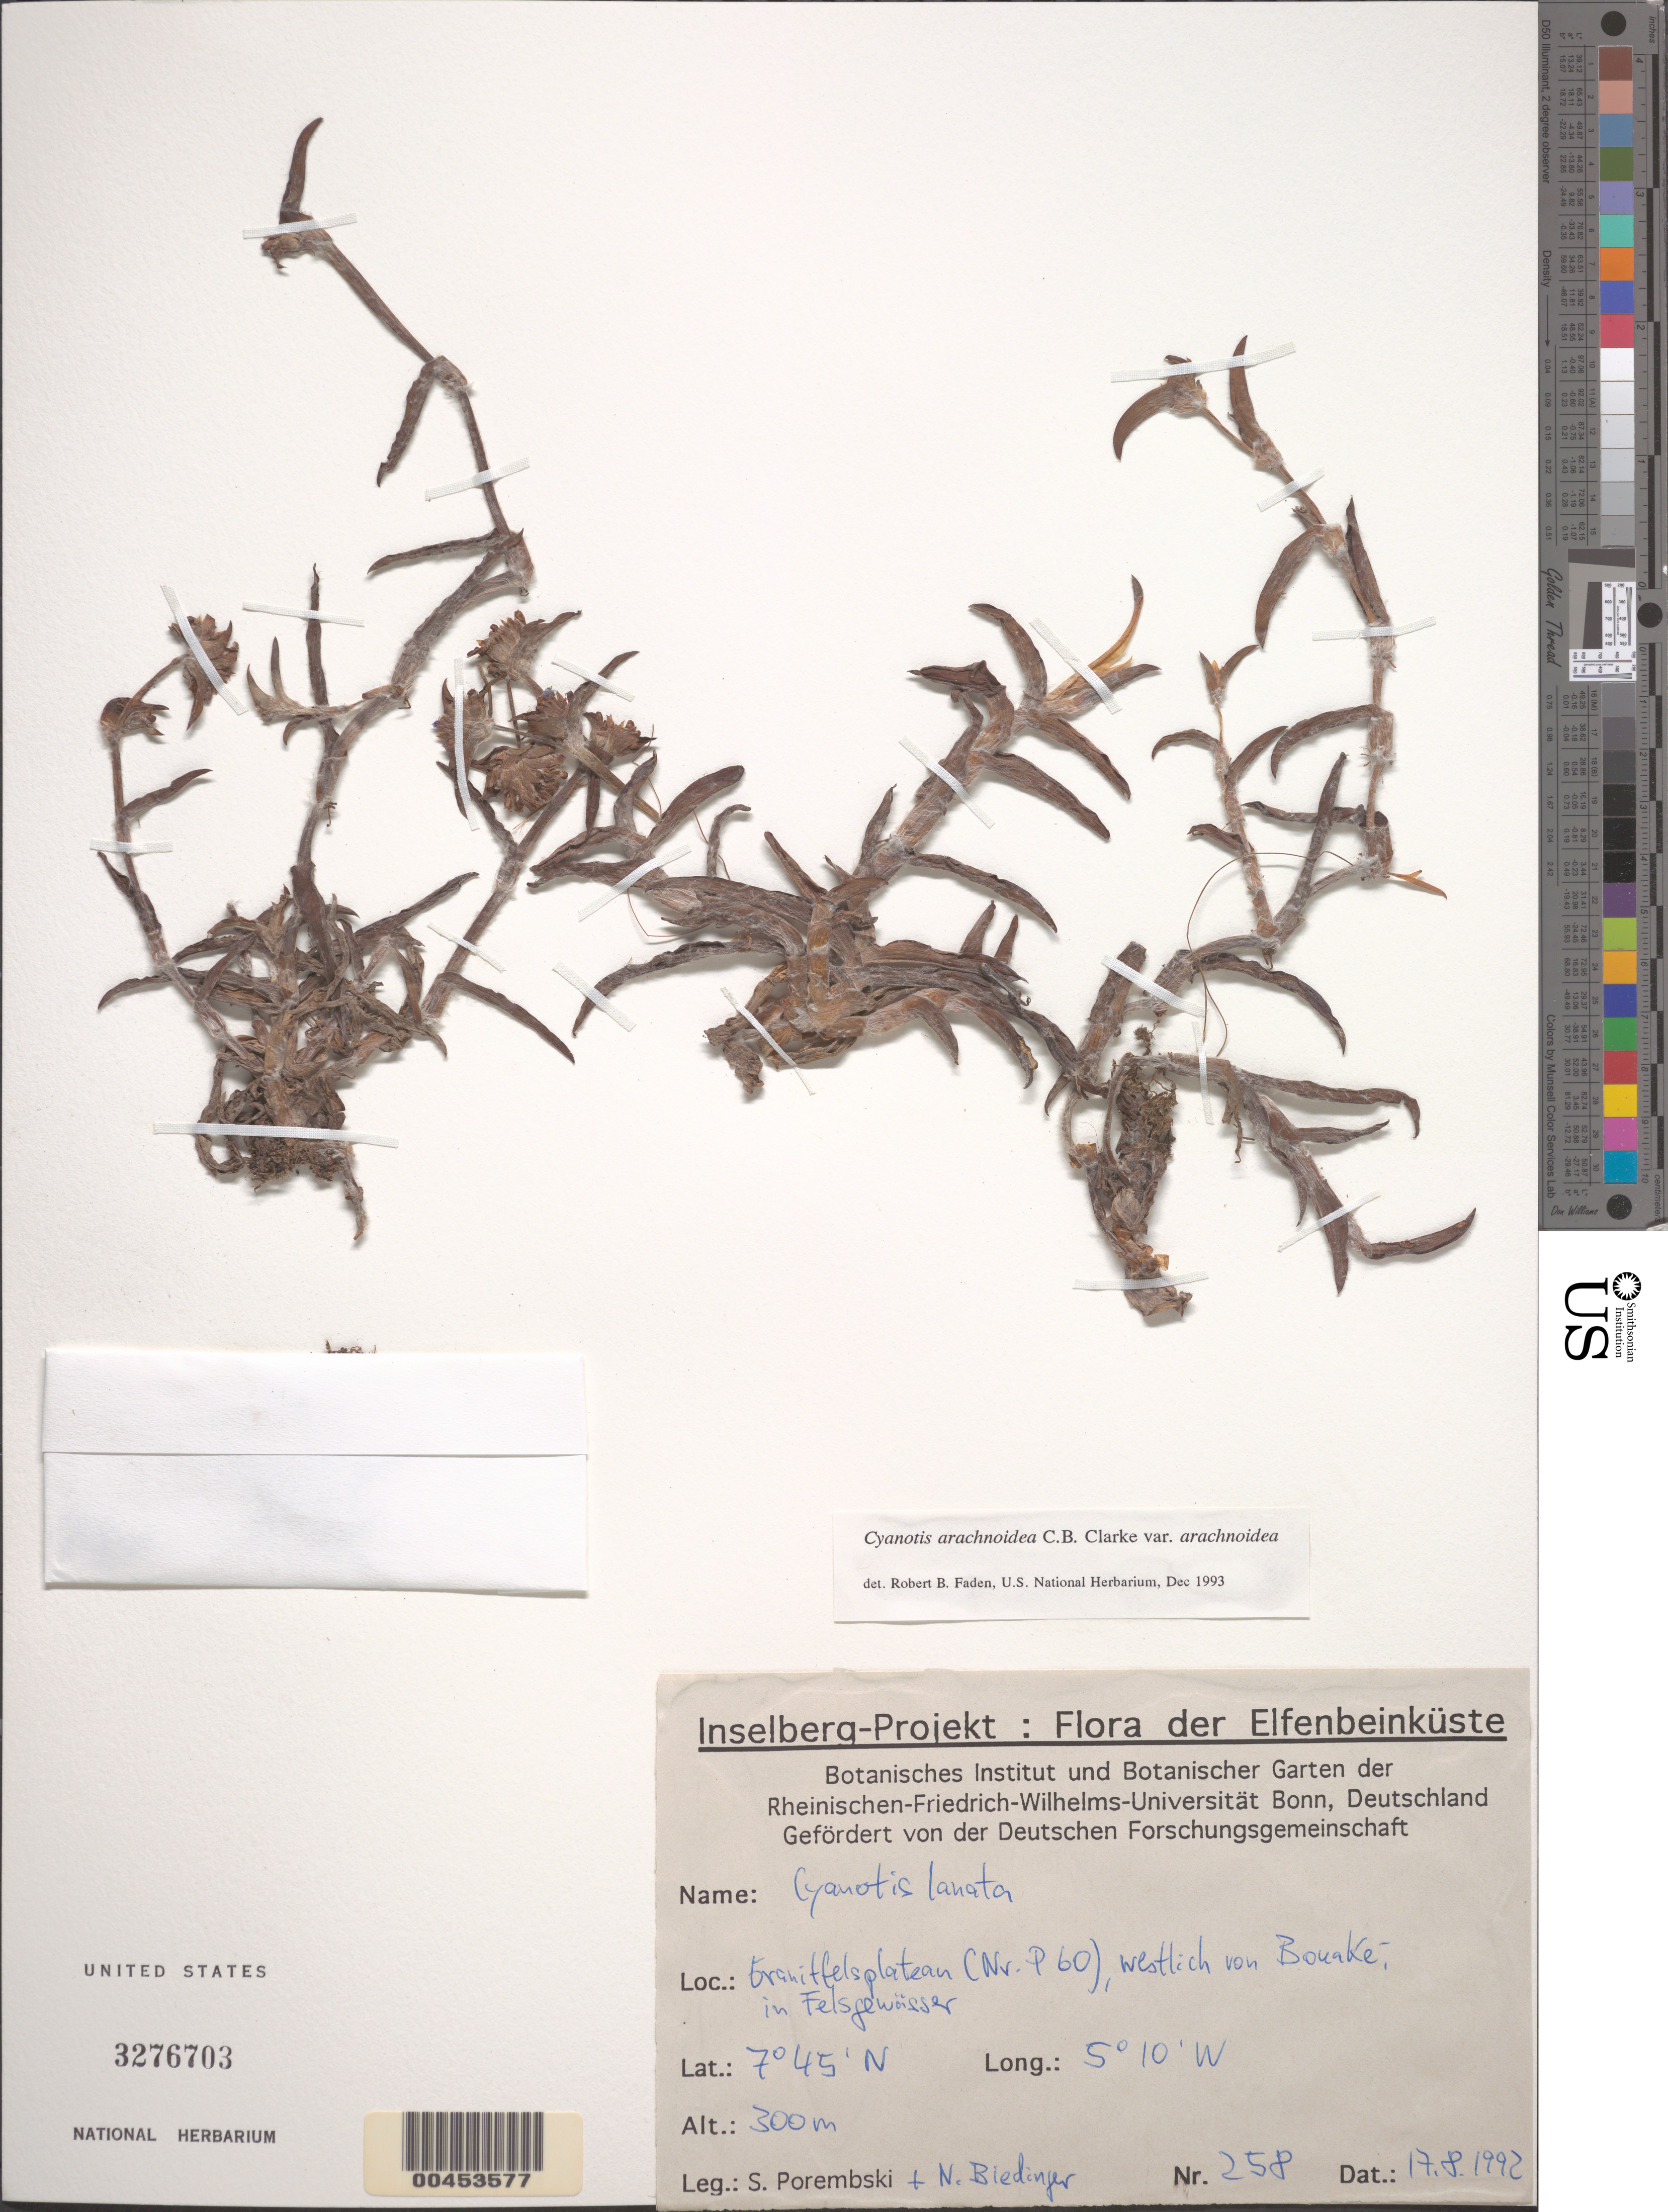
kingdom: Plantae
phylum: Tracheophyta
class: Liliopsida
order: Commelinales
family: Commelinaceae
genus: Cyanotis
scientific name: Cyanotis arachnoidea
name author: C.B. Clarke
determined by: Faden, Robert B., (US), Smithsonian Institution - National Museum of Natural History (UNITED STATES)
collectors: S. Porembski & N. Biedinger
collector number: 258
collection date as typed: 17 Aug 1992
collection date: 1992-08-17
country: Ivory Coast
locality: (nr. p60), W of Bouake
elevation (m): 300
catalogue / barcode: US 3276703